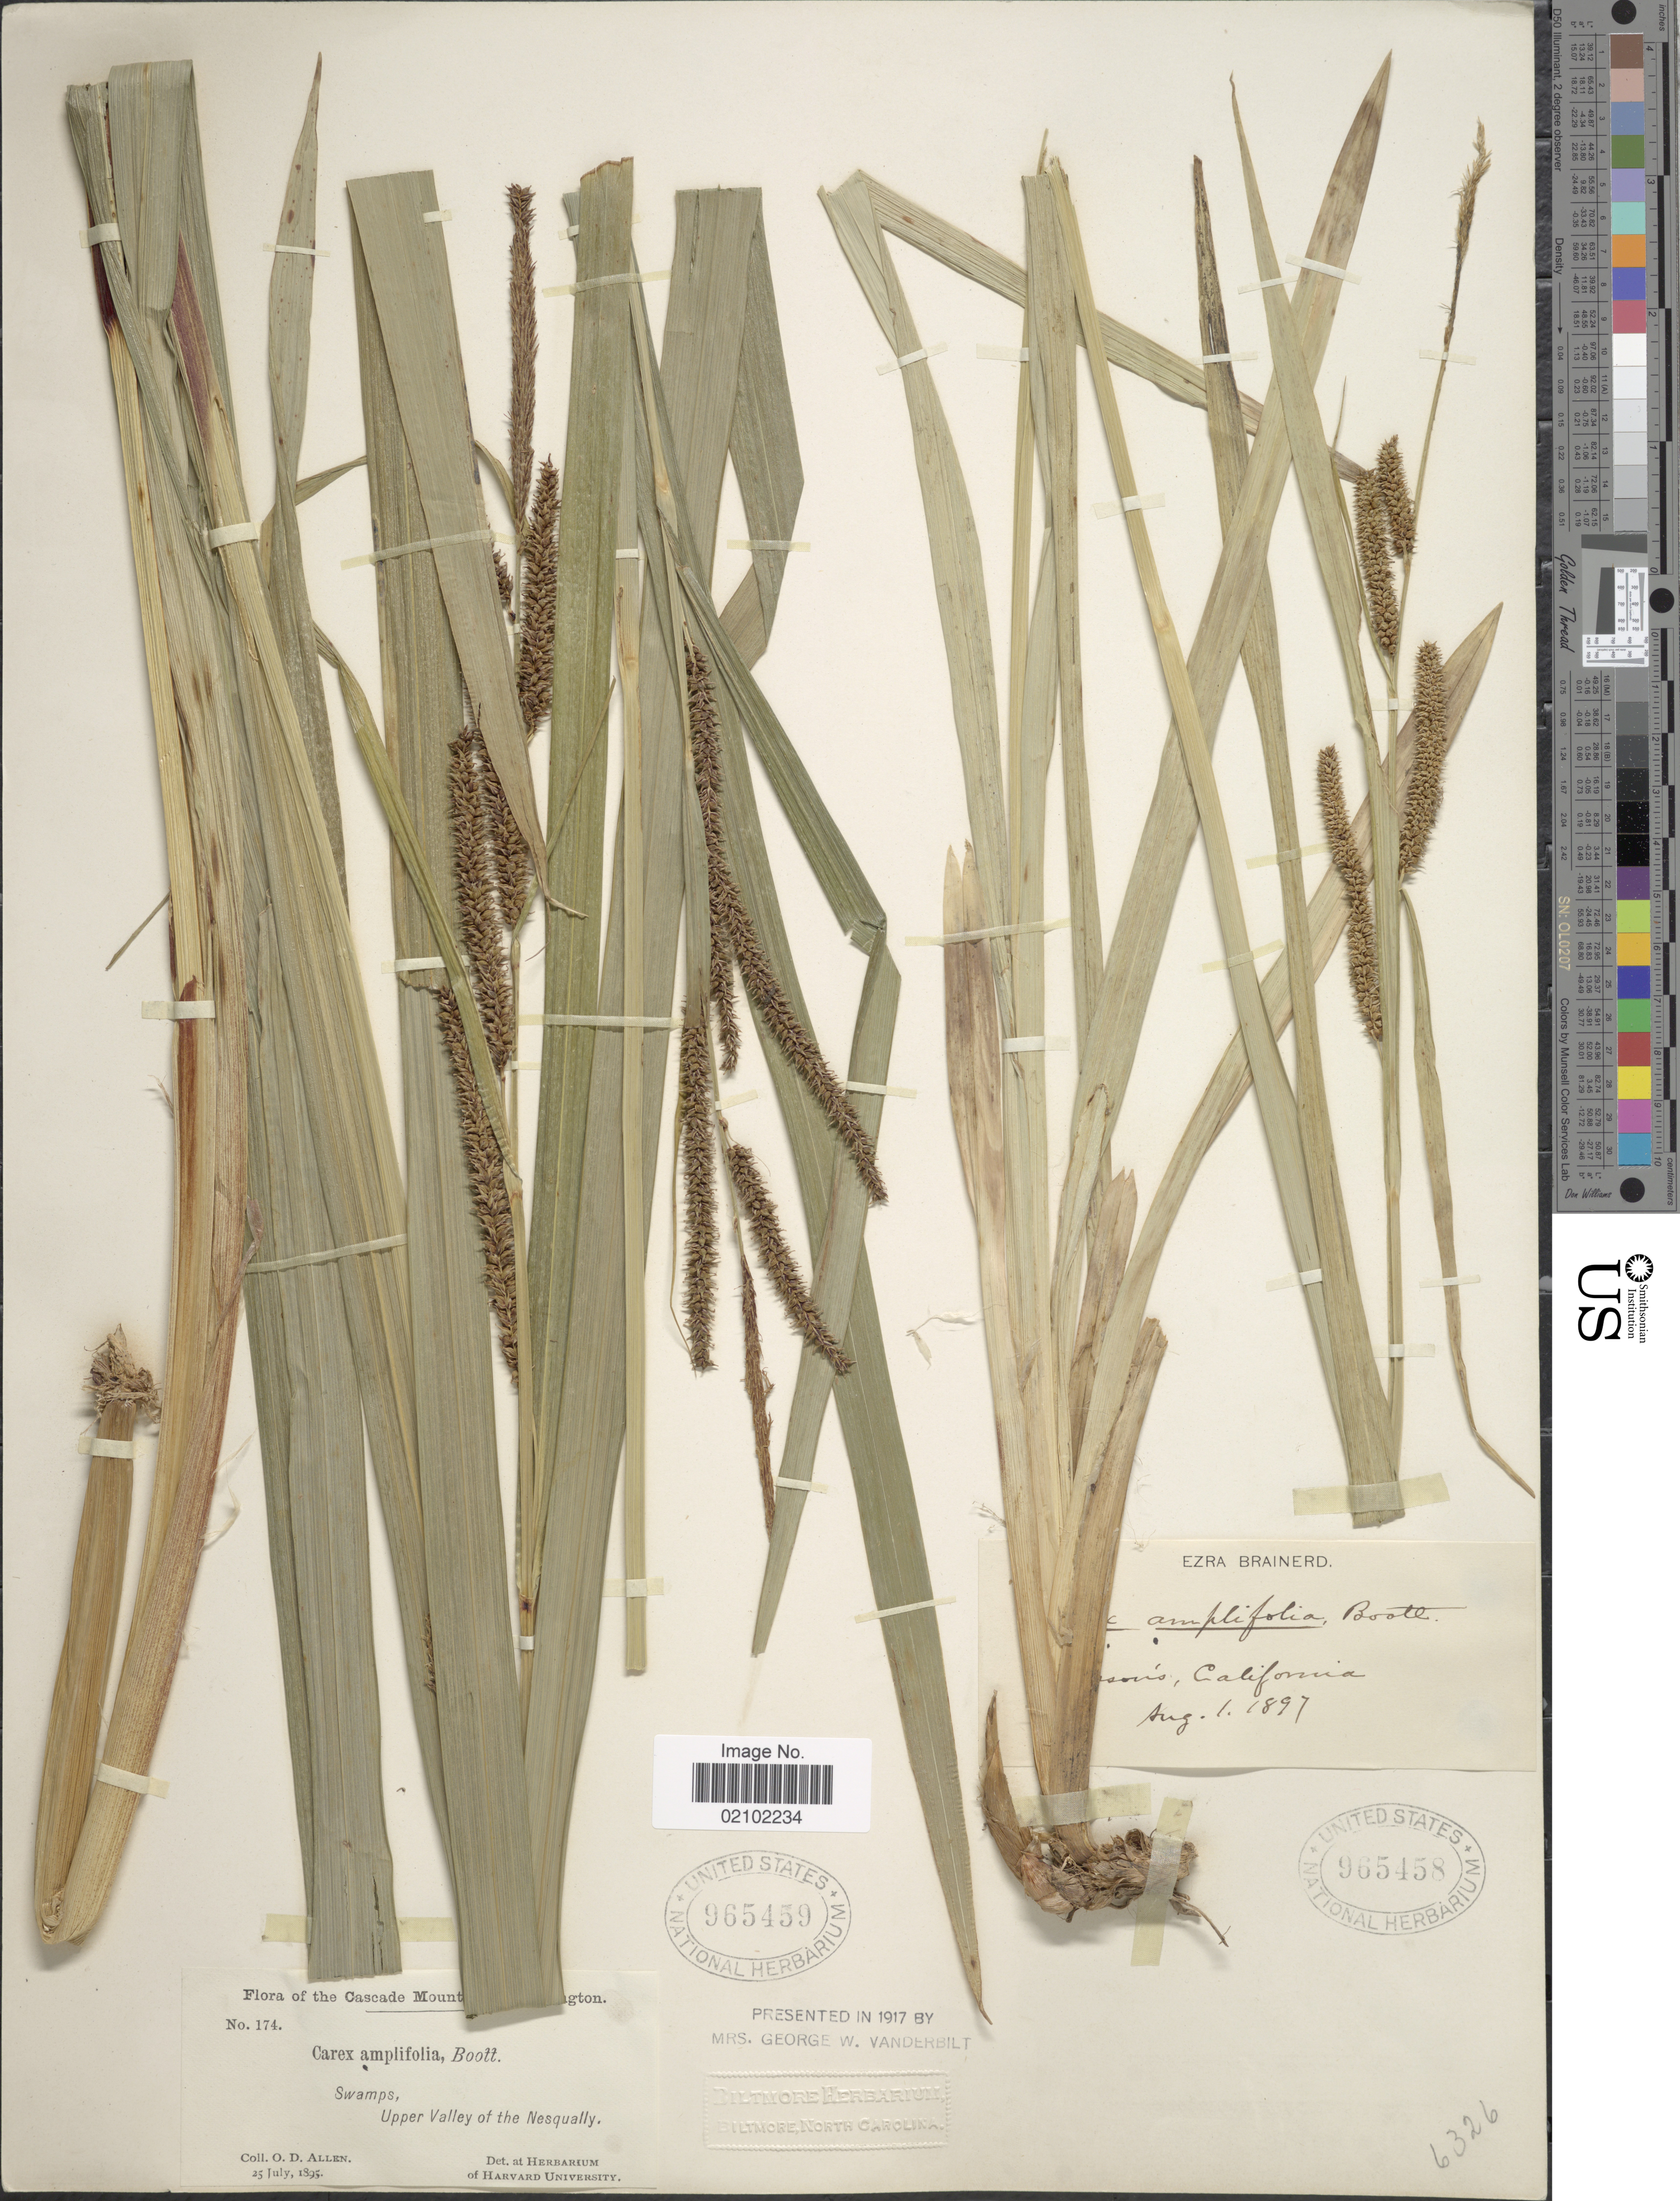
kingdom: Plantae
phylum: Tracheophyta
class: Liliopsida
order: Poales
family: Cyperaceae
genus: Carex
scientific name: Carex amplifolia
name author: Boott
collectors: E. Brainerd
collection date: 1897-08-01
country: United States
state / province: California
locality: [illegible text] son's.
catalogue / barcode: US 965458-2